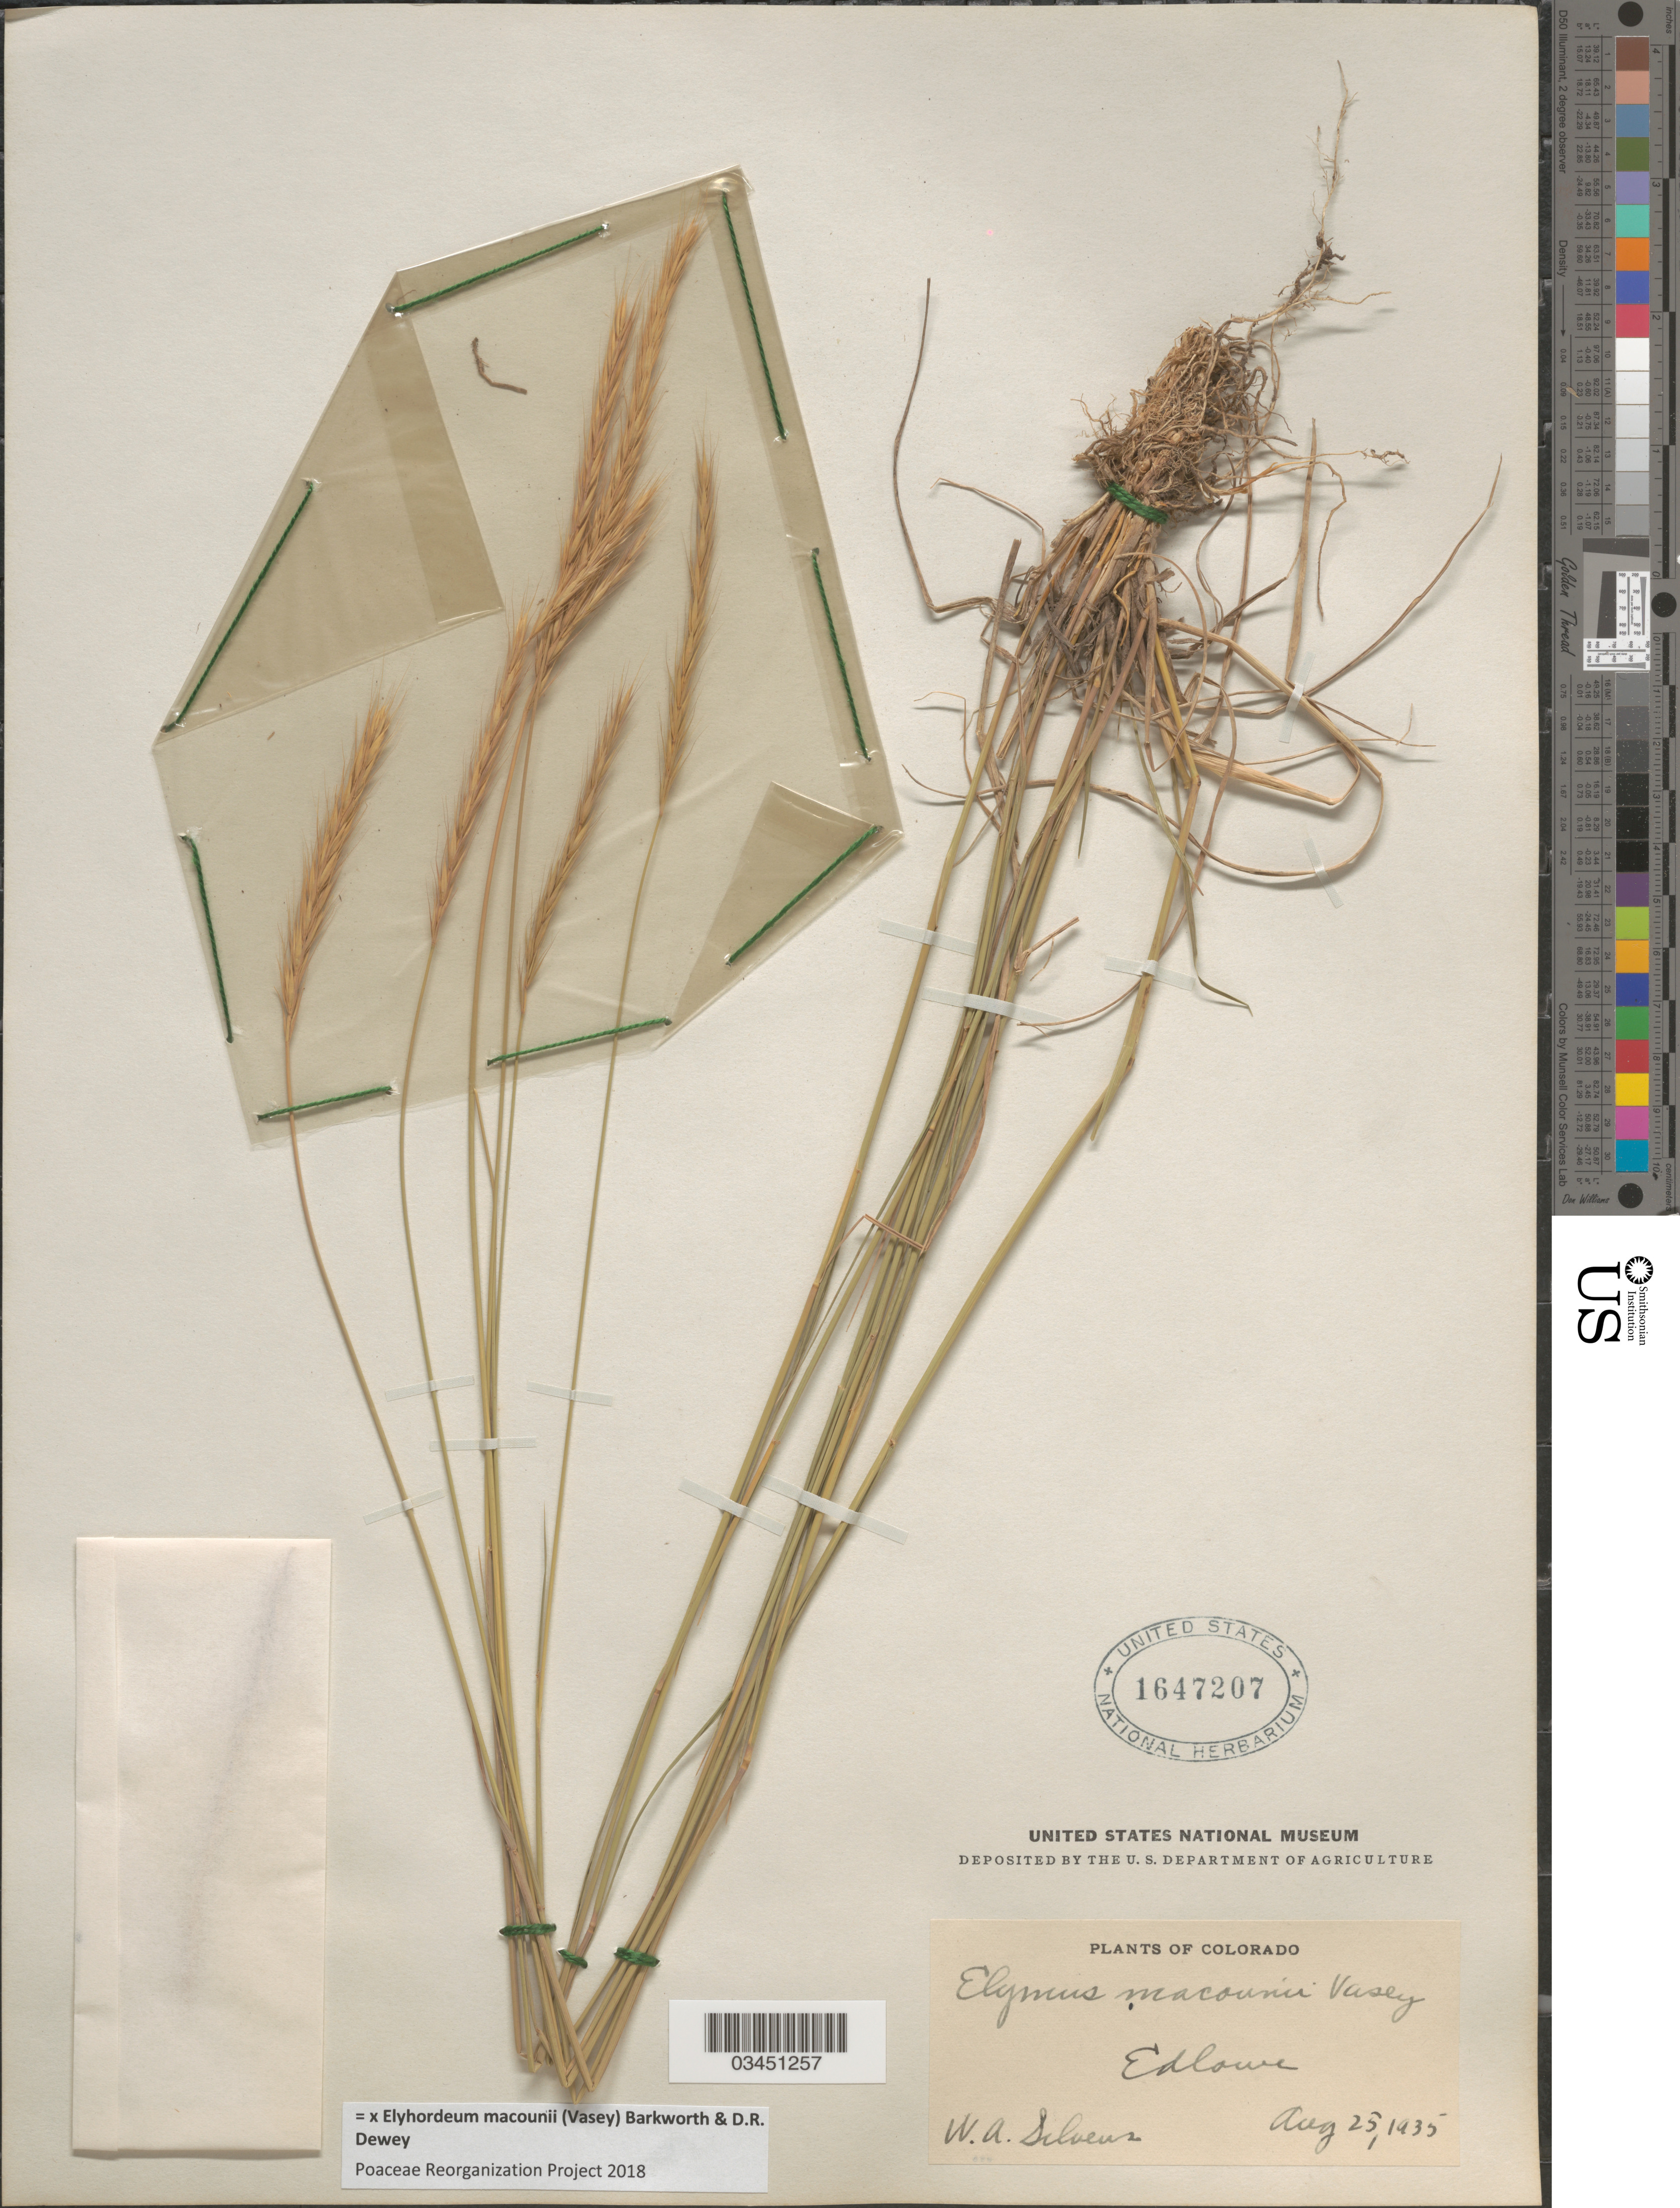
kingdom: Plantae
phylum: Tracheophyta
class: Liliopsida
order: Poales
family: Poaceae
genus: Elyhordeum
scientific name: x Elyhordeum macounii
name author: (Vasey) Barkworth & Dewey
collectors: W. Silveus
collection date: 1935-08-25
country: United States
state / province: Colorado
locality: Edlowe.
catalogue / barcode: US 1647207